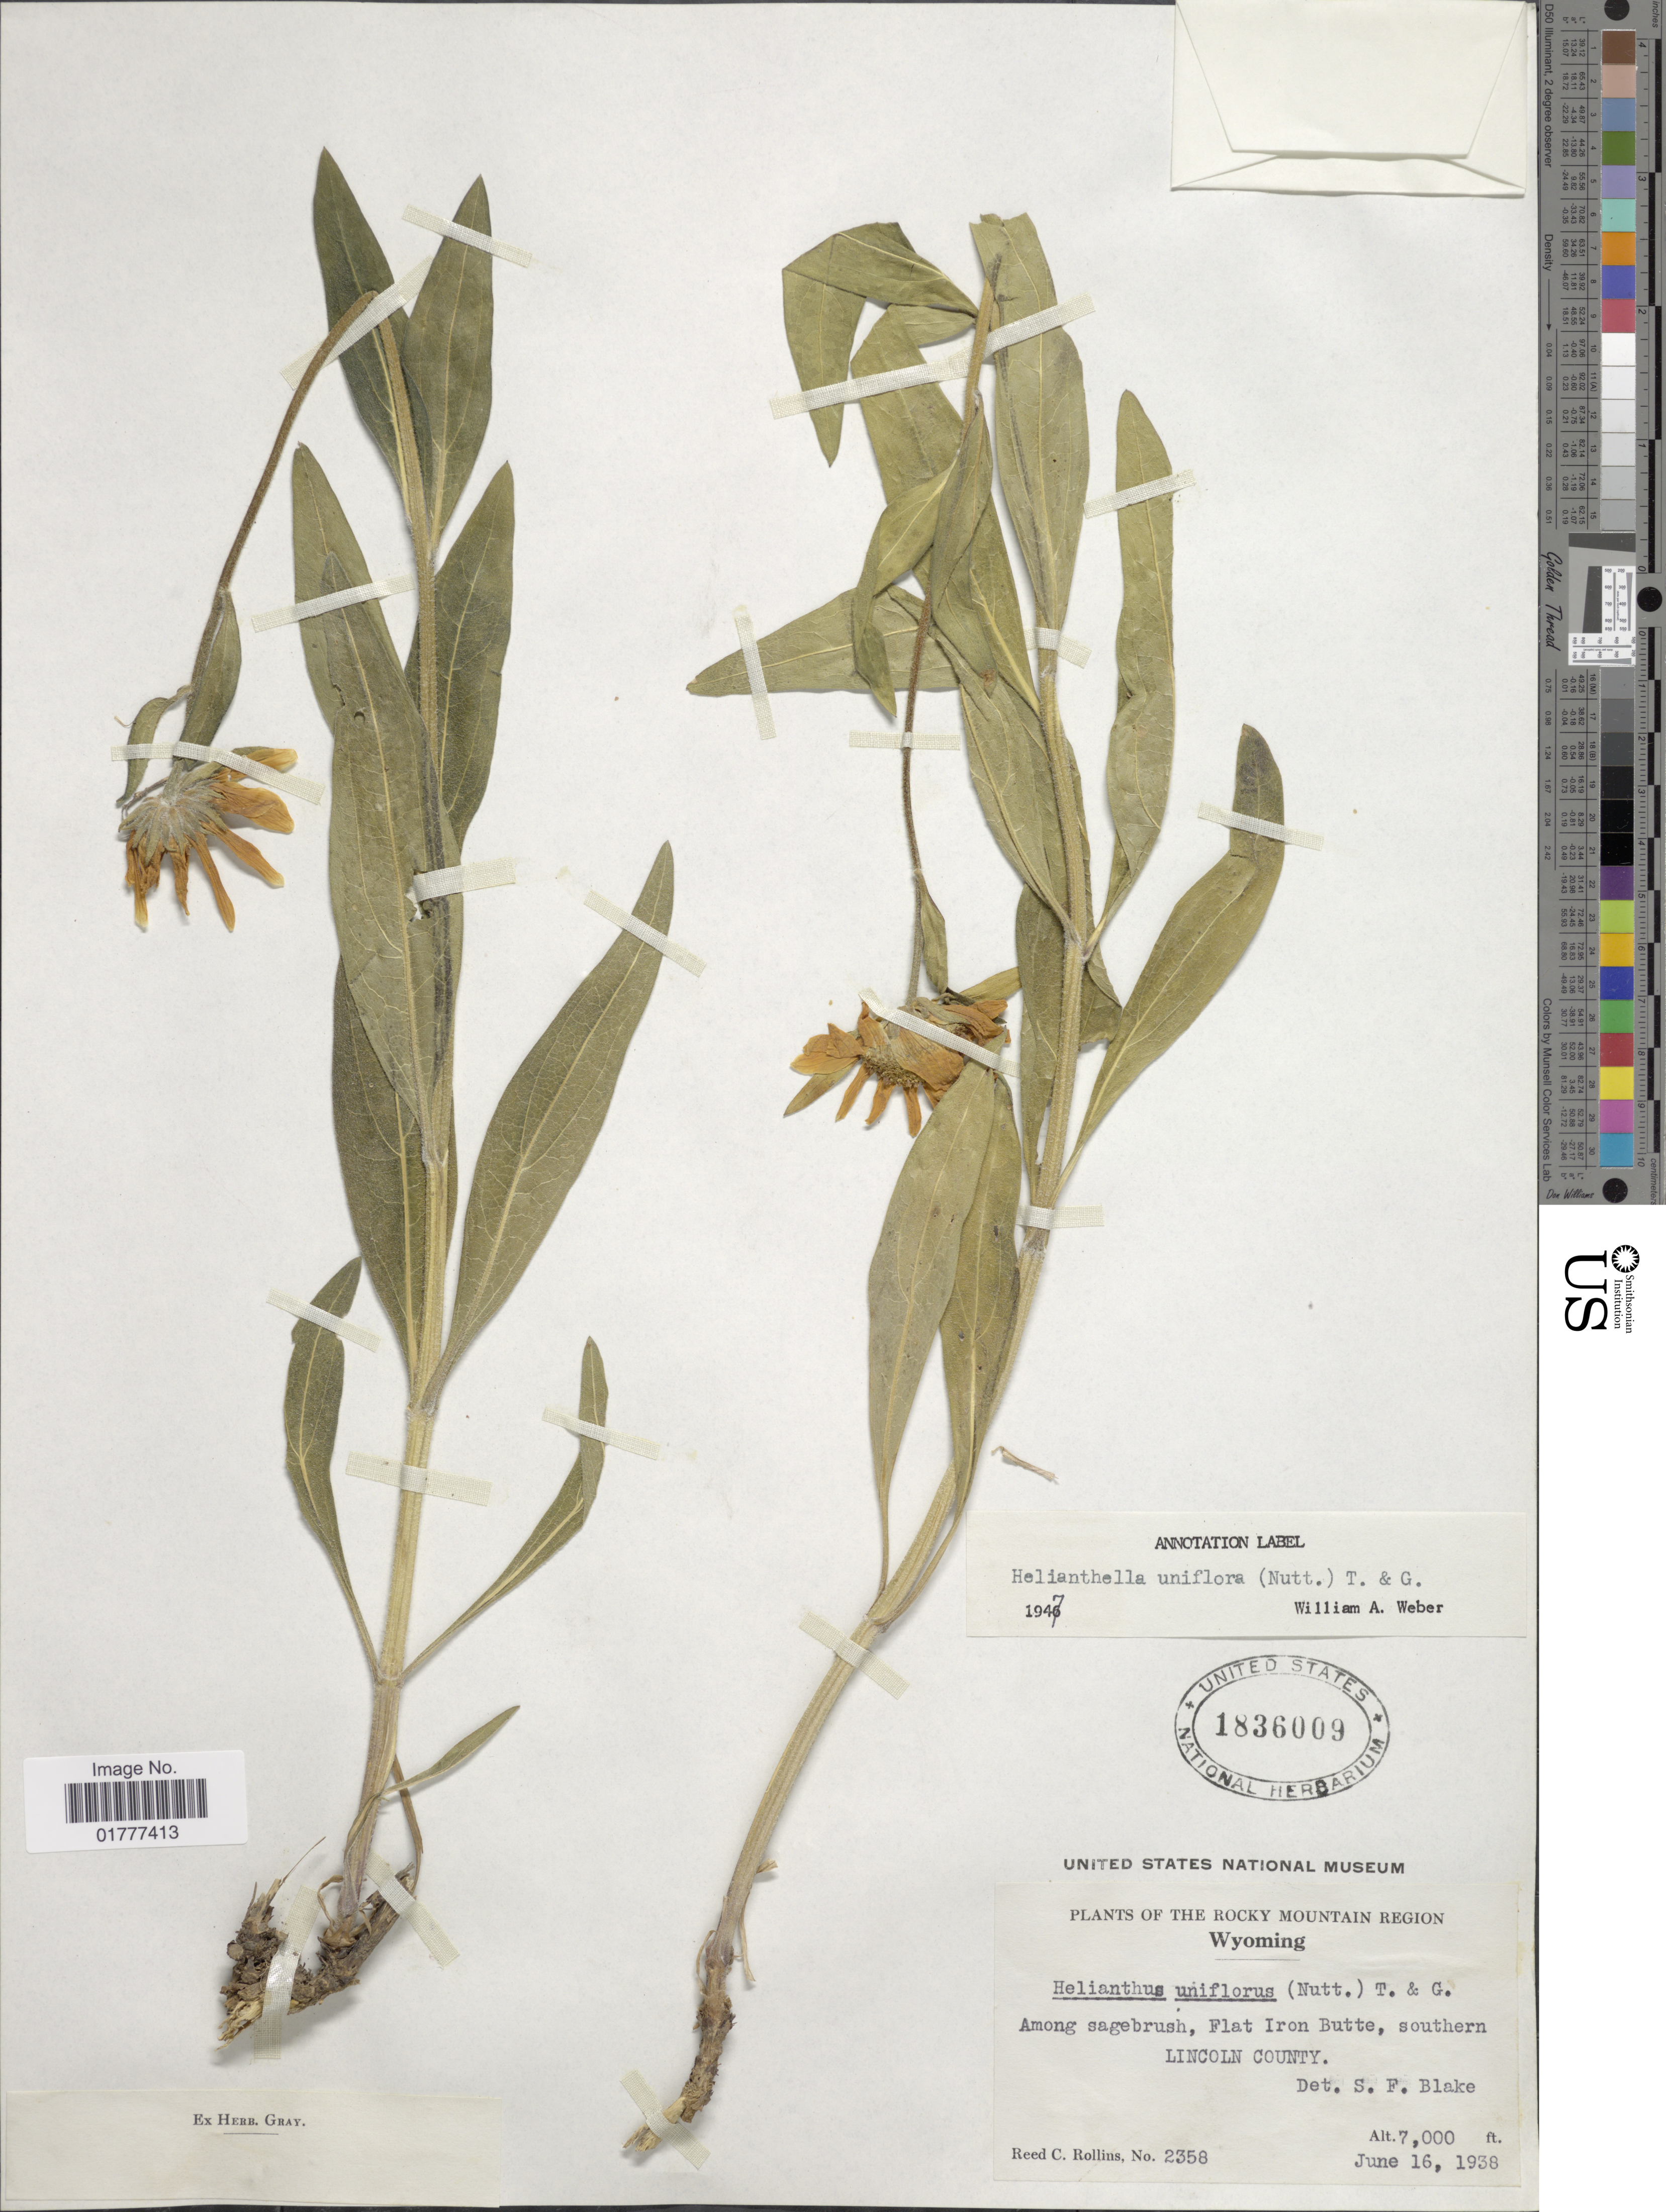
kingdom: Plantae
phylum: Tracheophyta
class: Magnoliopsida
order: Asterales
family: Asteraceae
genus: Helianthella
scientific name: Helianthella uniflora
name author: Torr. & A. Gray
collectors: R. C. Rollins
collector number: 2358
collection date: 1938-06-16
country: United States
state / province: Wyoming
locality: Among sagebrush, Flat Iron Butte, southern Lincoln County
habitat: among sagebrush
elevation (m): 2134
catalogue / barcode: US 1836009